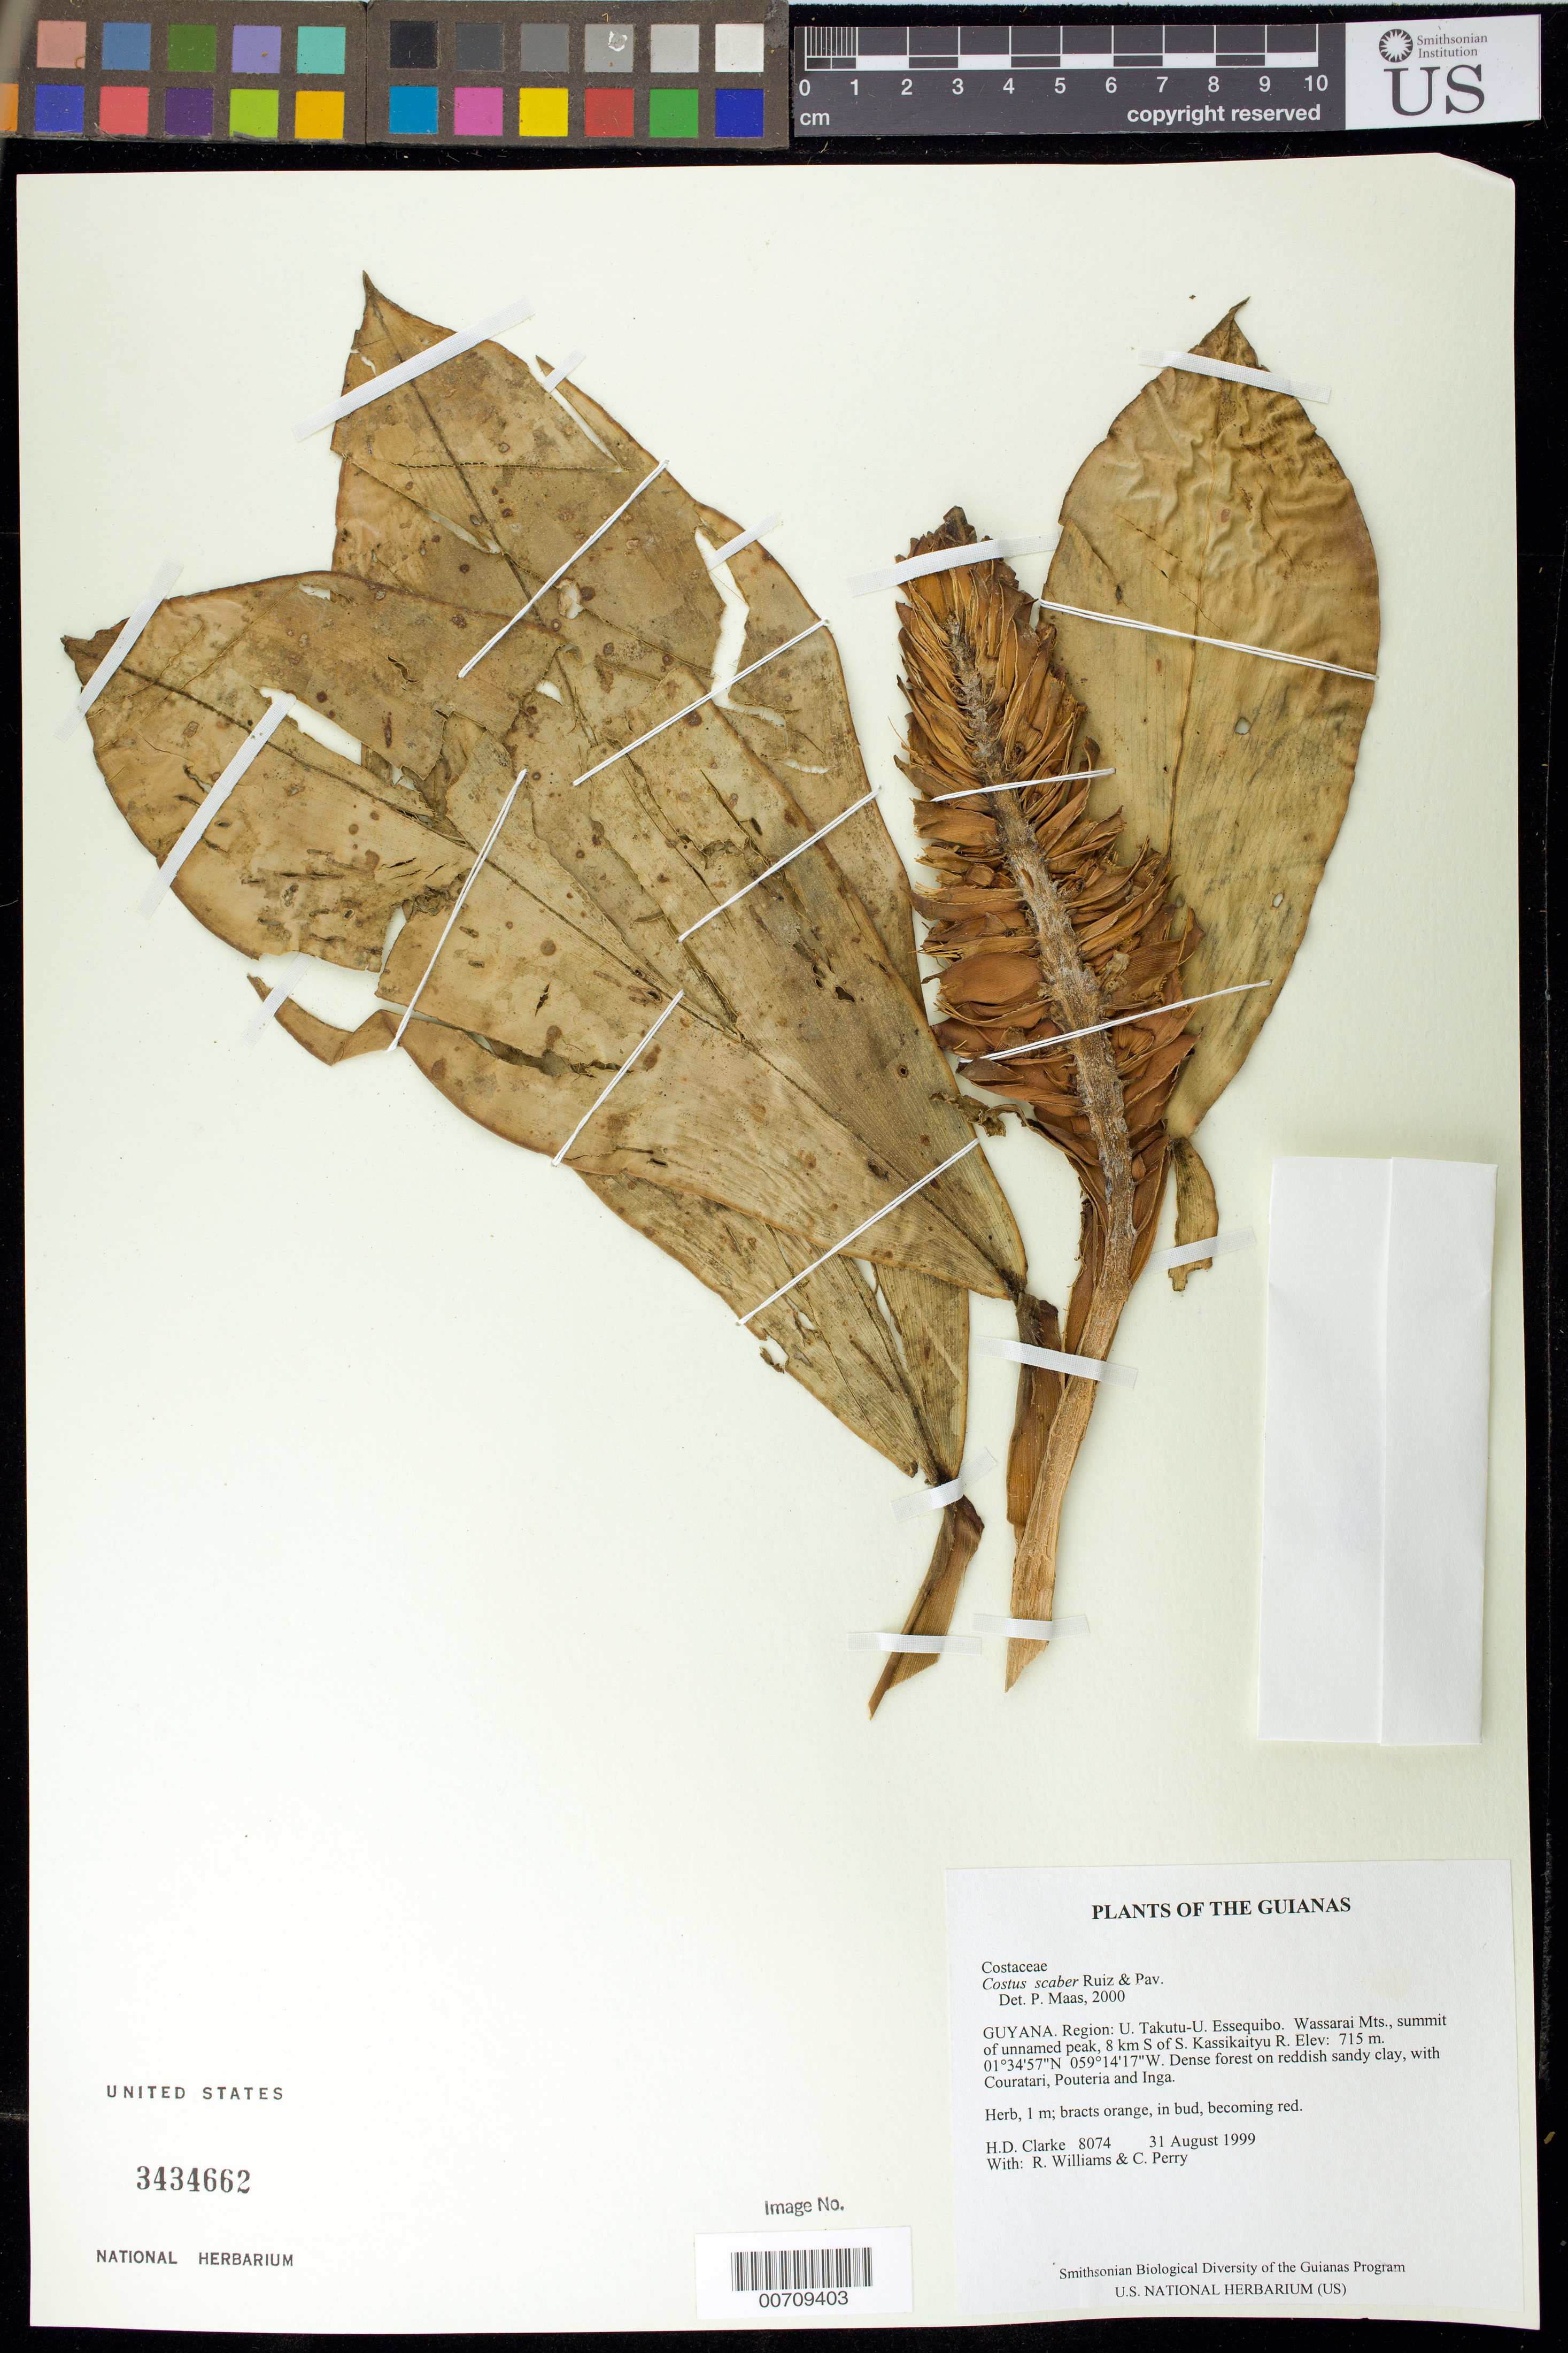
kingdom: Plantae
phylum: Tracheophyta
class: Liliopsida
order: Zingiberales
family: Costaceae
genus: Costus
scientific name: Costus scaber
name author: Ruiz & Pav.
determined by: Maas, Paul J. M.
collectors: H. D. Clarke, R. Williams & C. Perry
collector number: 8074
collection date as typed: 31 August 1999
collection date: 1999-08-31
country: Guyana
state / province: U. Takutu-U. Essequibo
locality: Wassarai Mts., summit of unnamed peak, 8 km S of S. Kassikaityu R.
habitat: Dense forest on reddish sandy clay, with Couratari, Pouteria and Inga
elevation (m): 715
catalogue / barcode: US 3434662